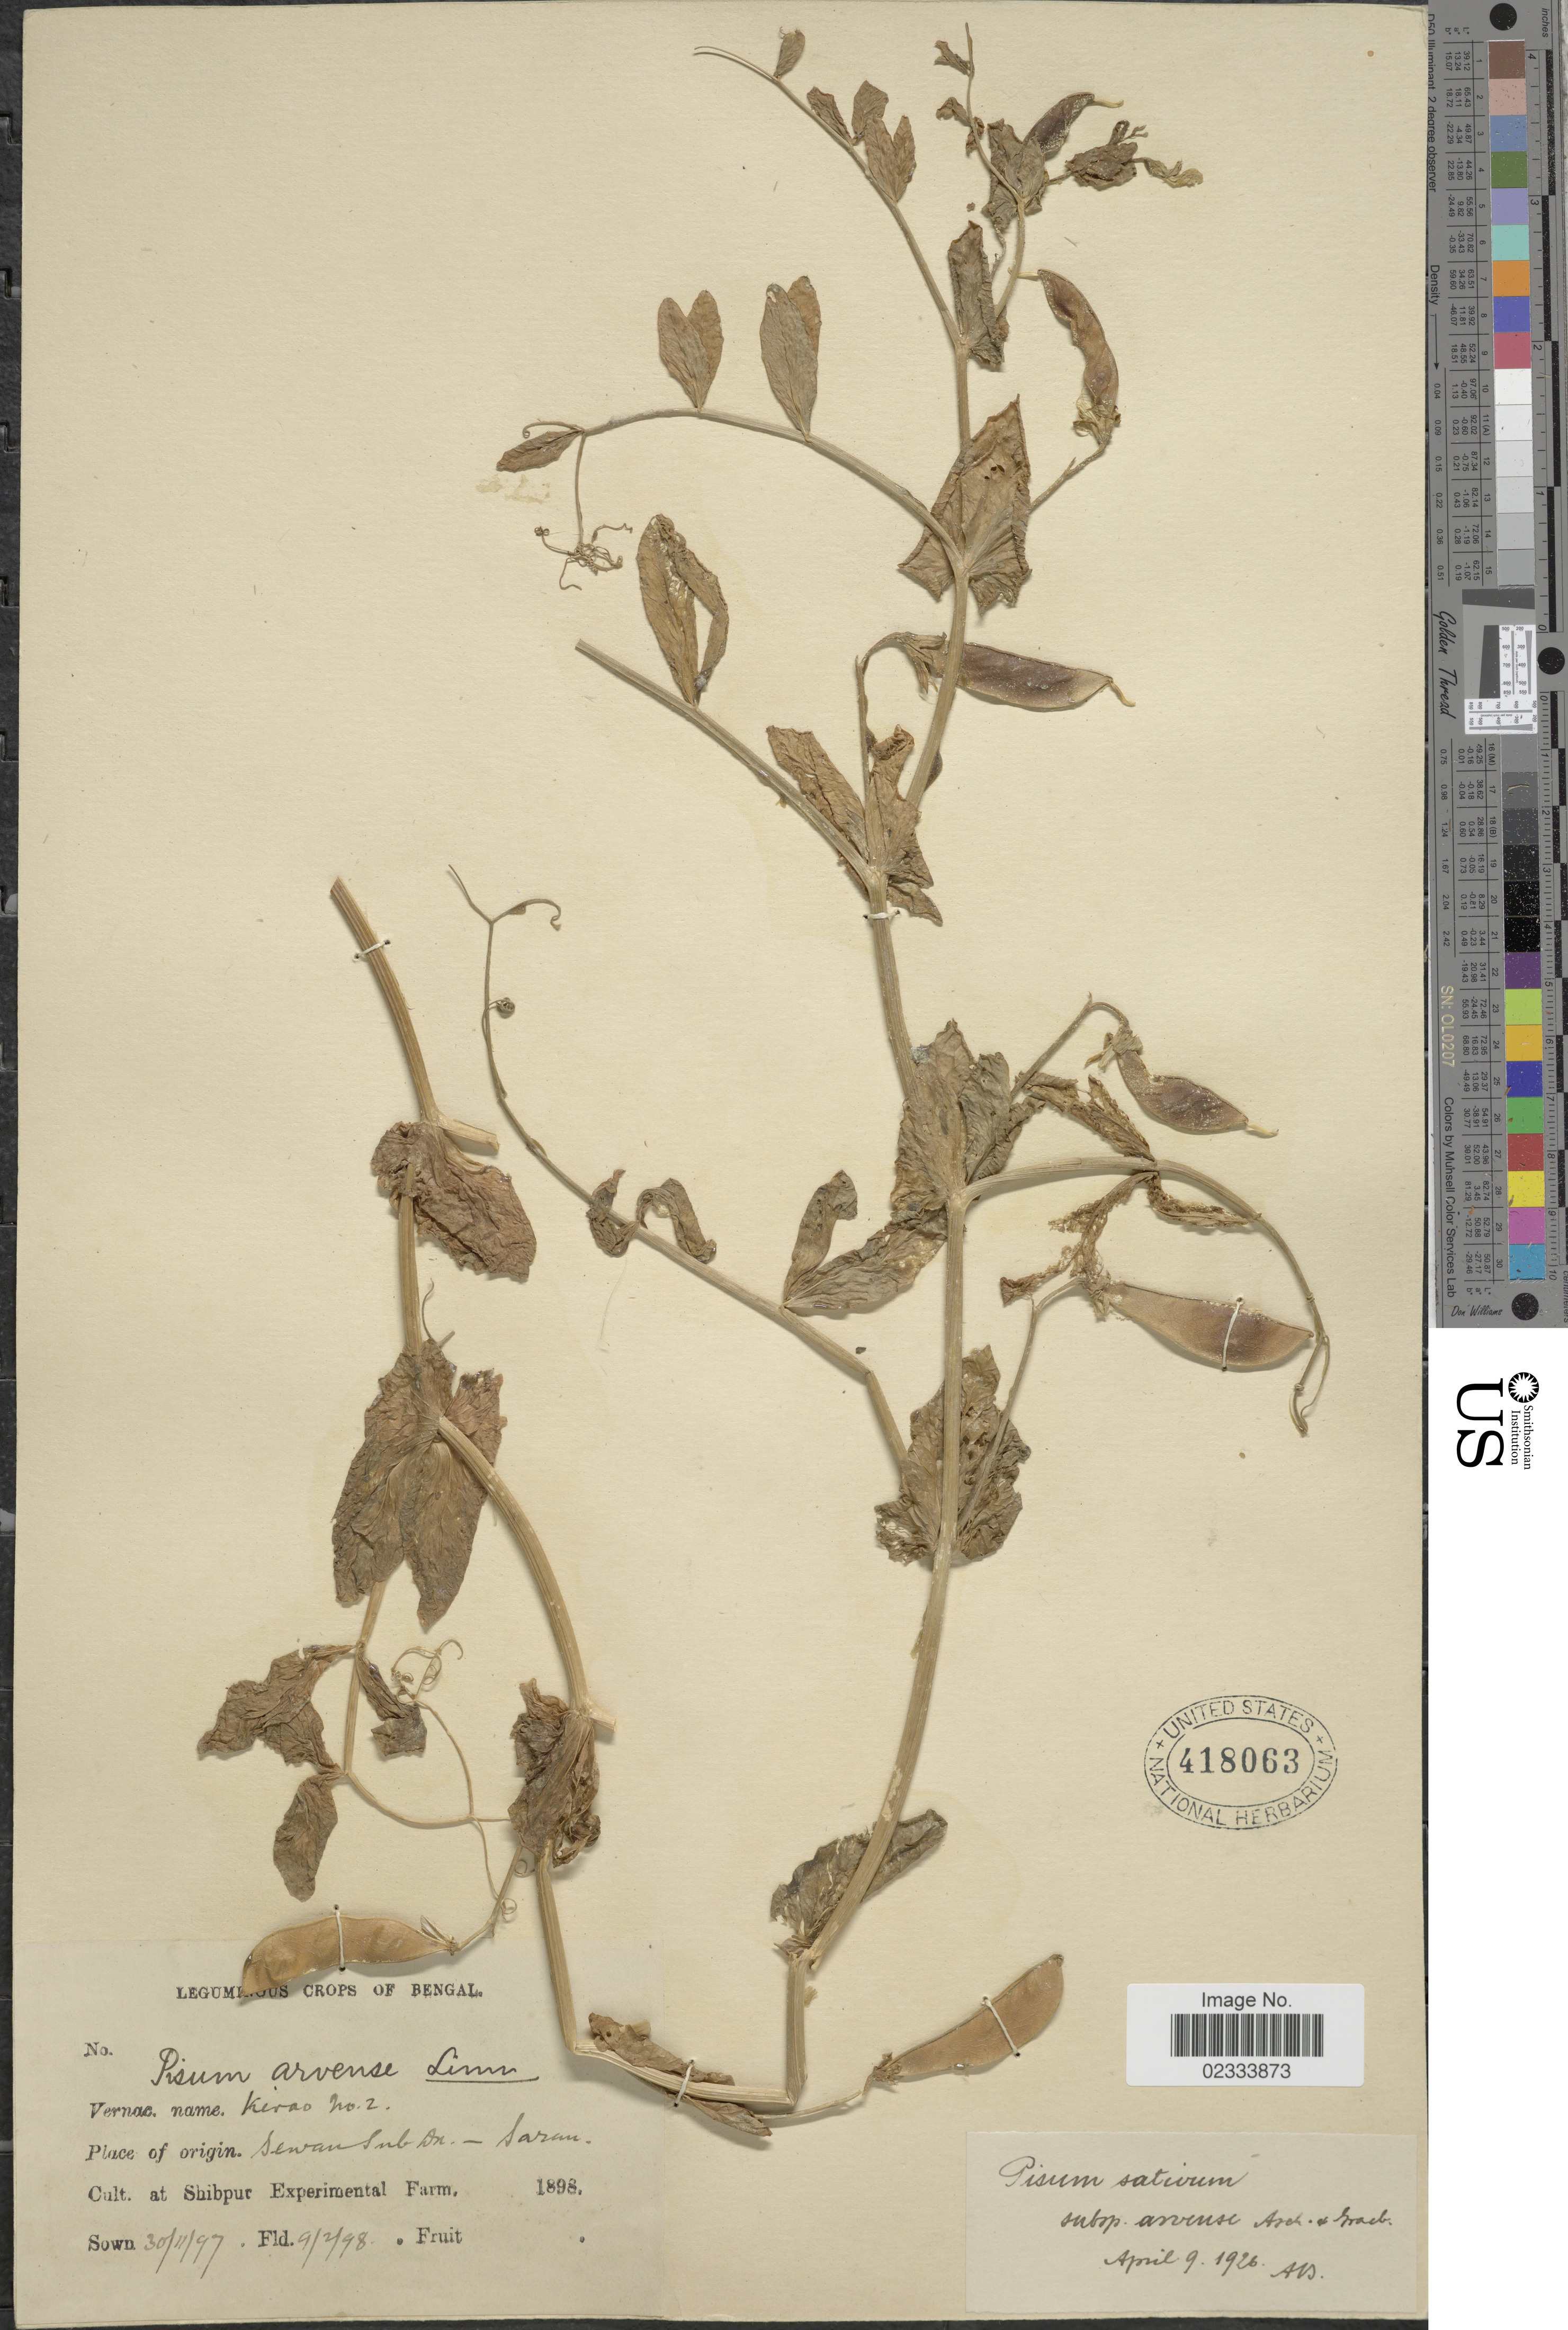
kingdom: Plantae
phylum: Tracheophyta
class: Magnoliopsida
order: Fabales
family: Fabaceae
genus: Pisum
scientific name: Pisum sativum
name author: L.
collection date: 1898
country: India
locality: Sewan Sub Dt Saran, Shibpur Experimental Farm, Bengal [interpreted]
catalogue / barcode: US 418063